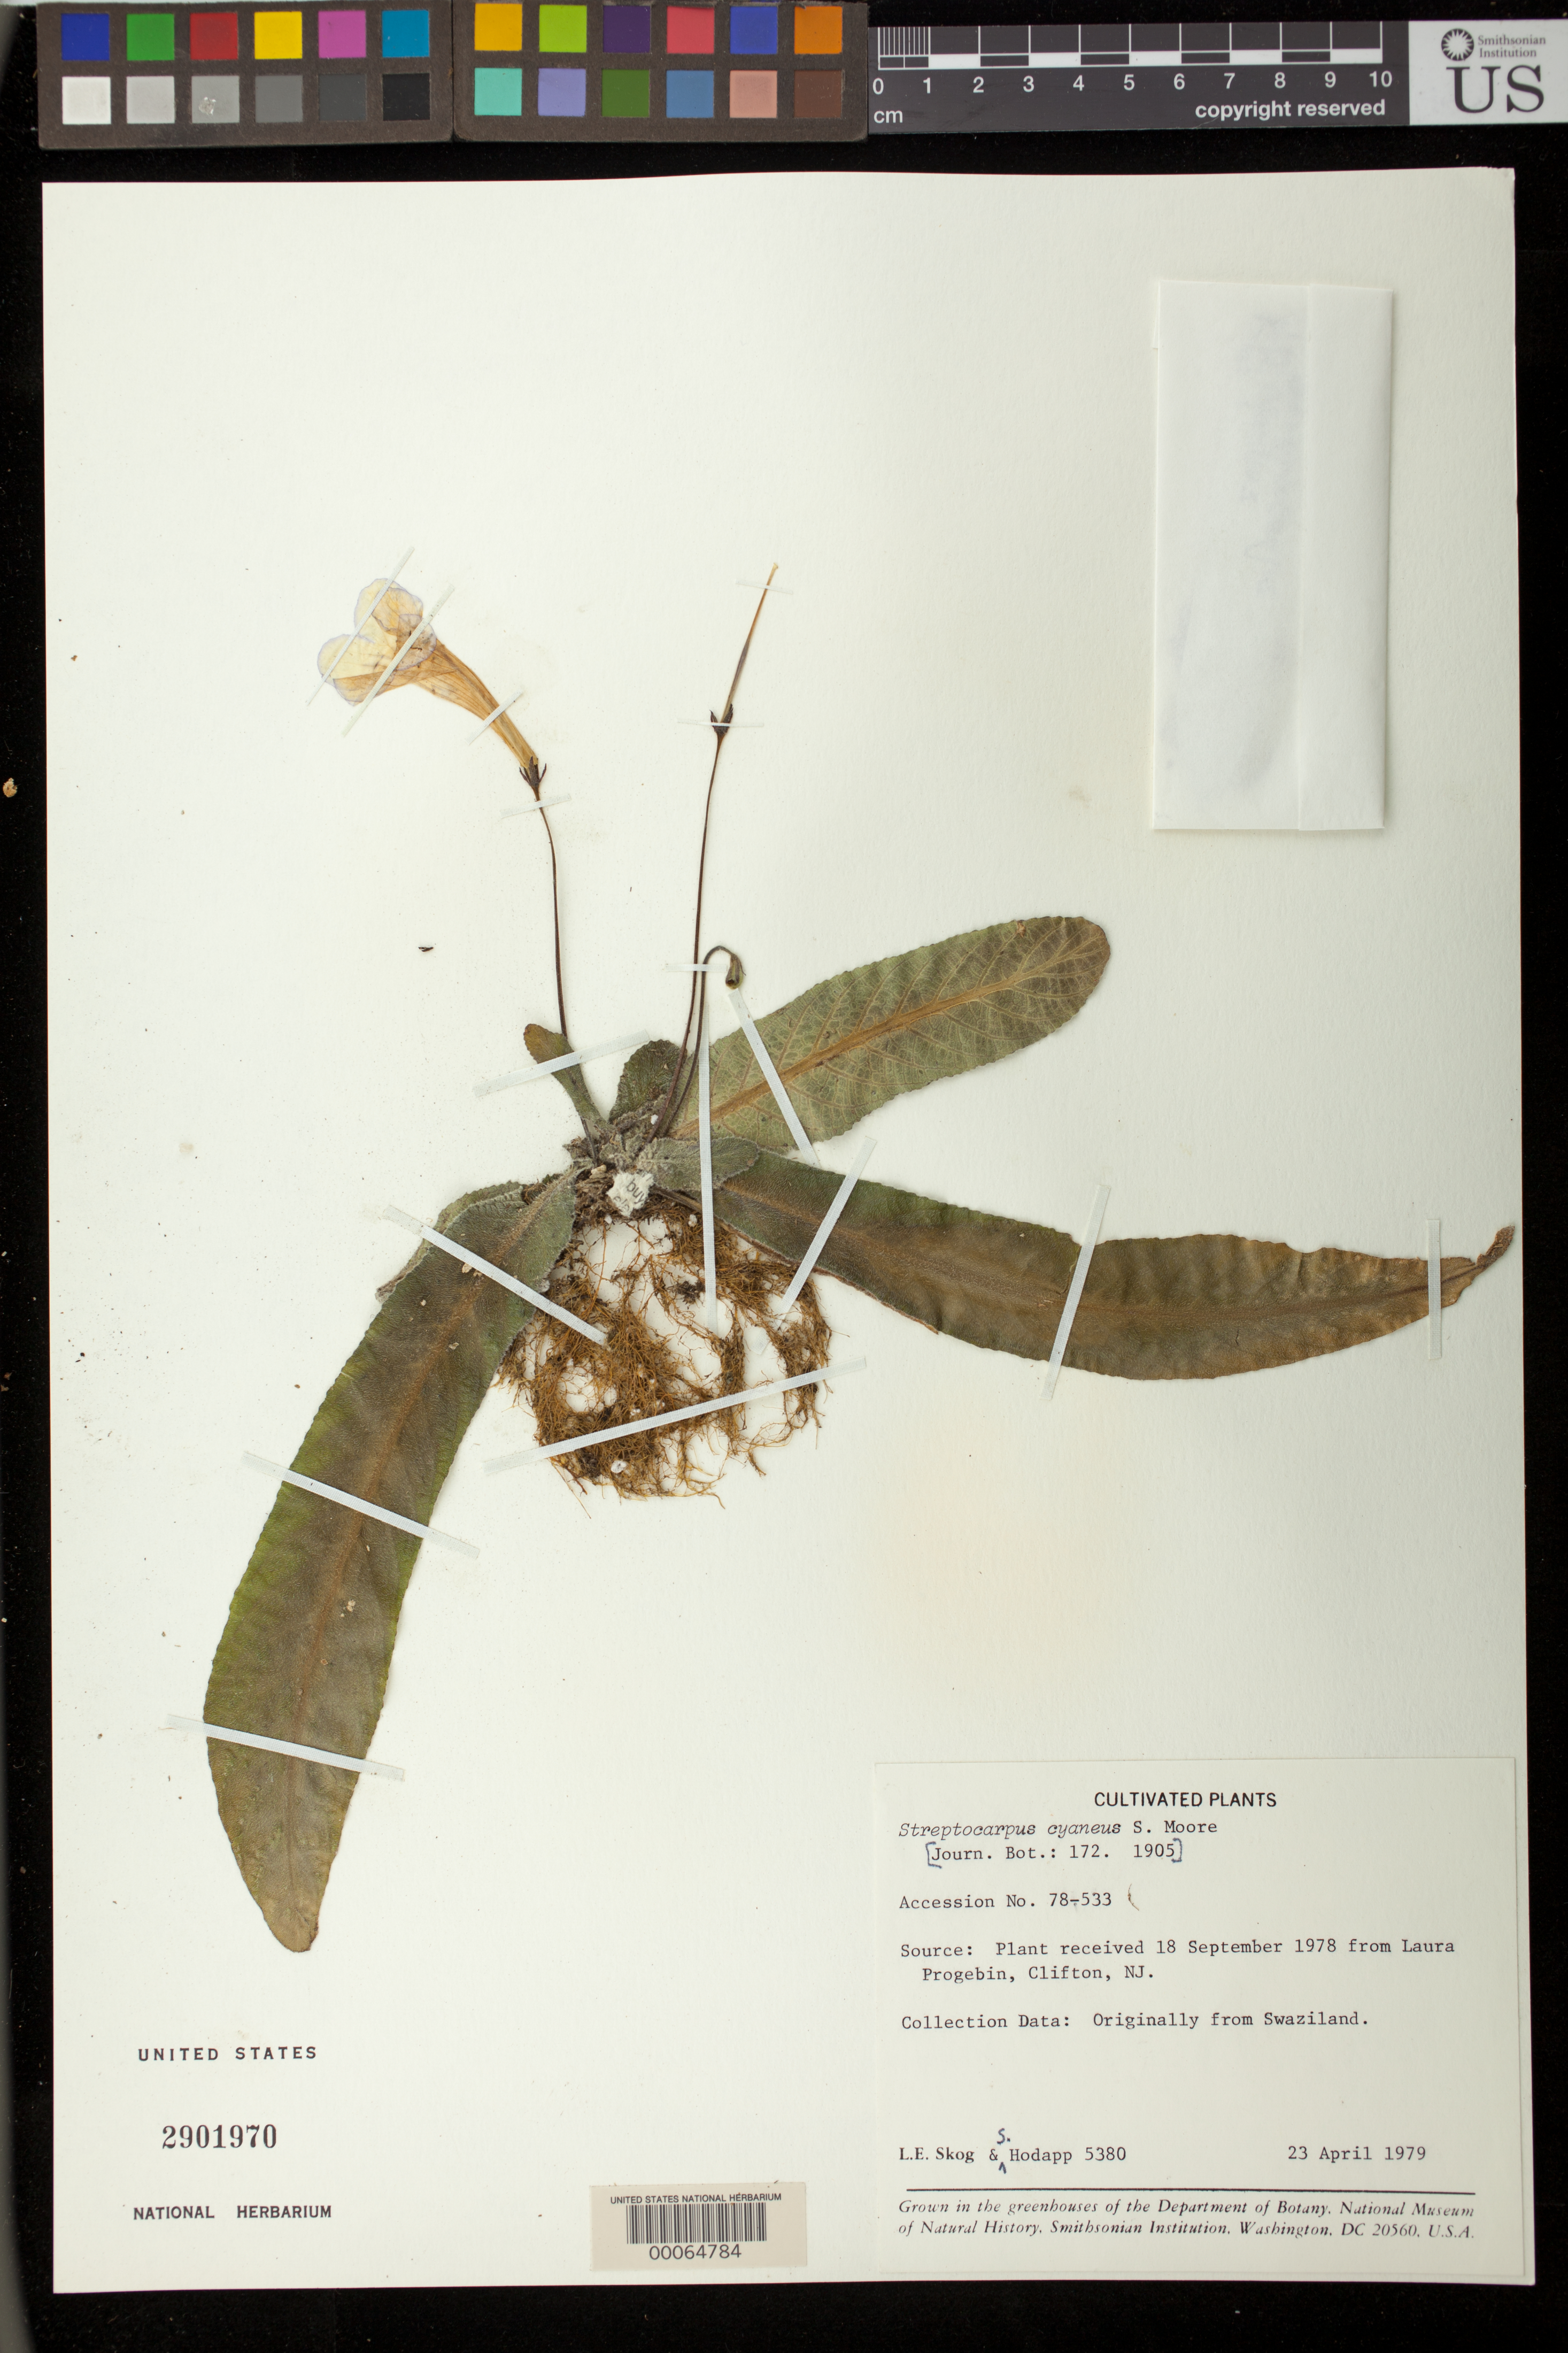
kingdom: Plantae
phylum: Tracheophyta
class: Magnoliopsida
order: Lamiales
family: Gesneriaceae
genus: Streptocarpus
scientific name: Streptocarpus cyaneus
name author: S. Moore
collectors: L. E. Skog & S. Hodapp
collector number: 5380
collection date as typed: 23 Apr 1979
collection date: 1979-04-23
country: Eswatini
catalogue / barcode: US 2901970